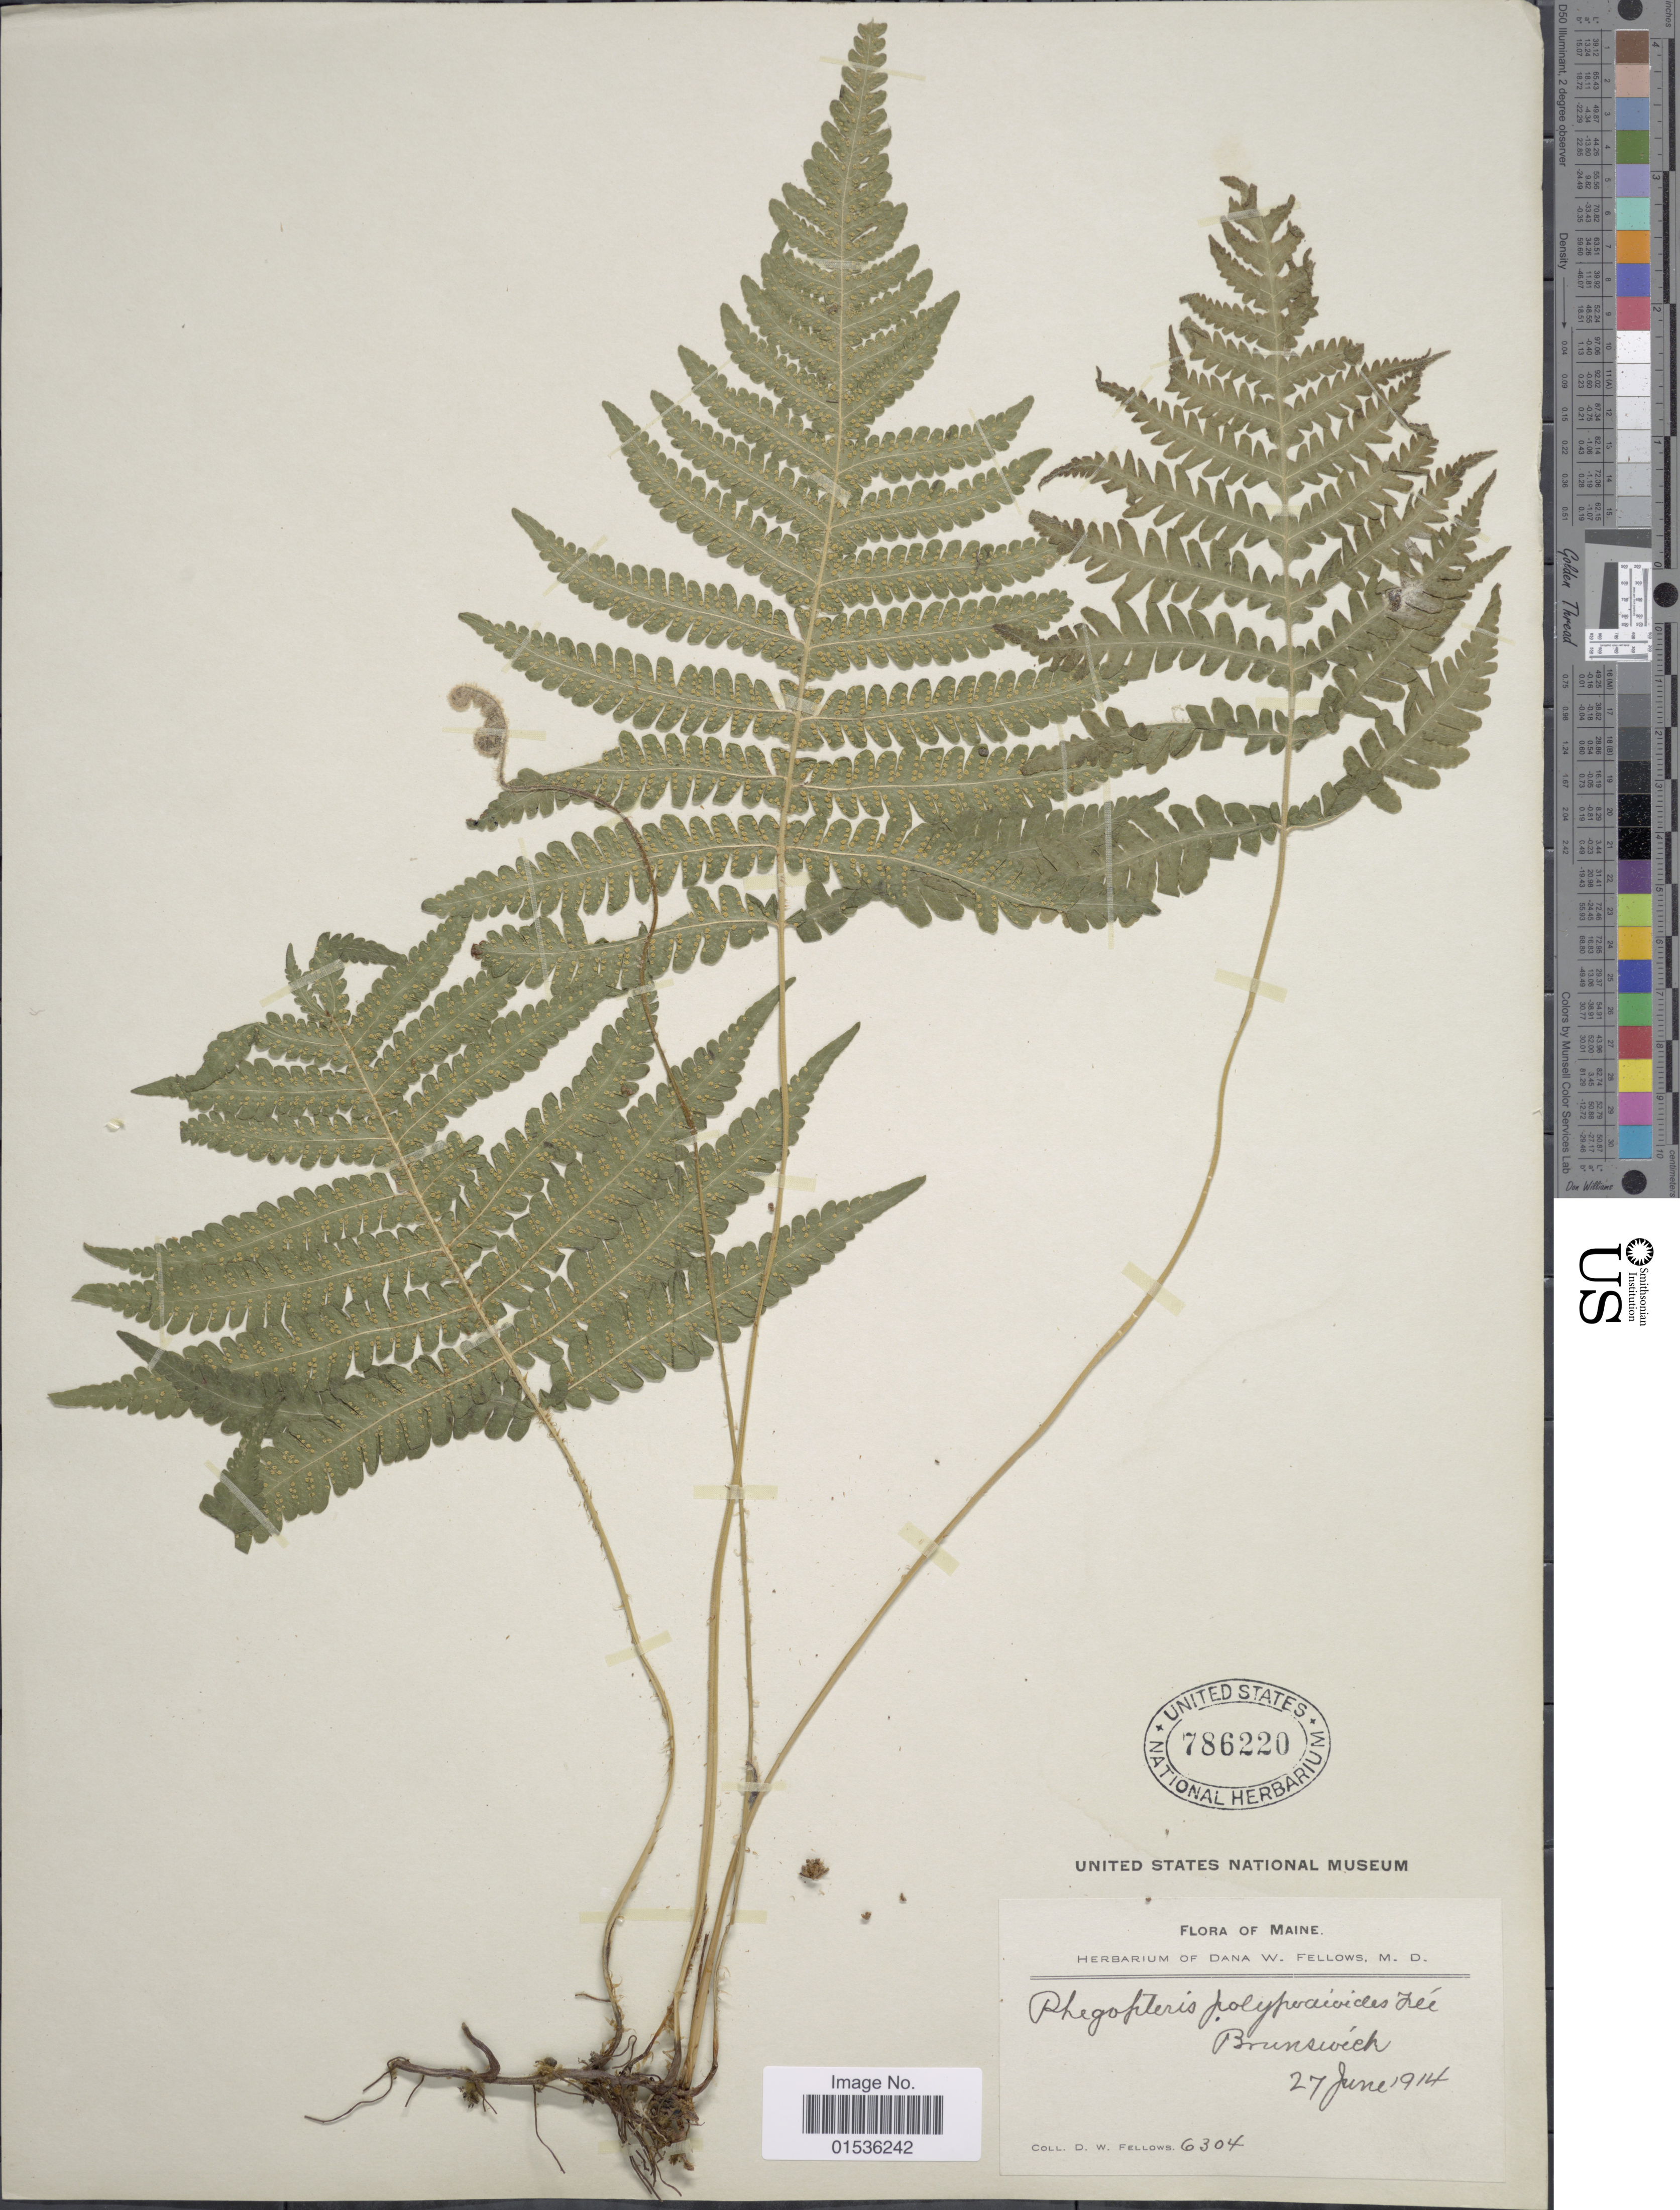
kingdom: Plantae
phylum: Tracheophyta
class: Polypodiopsida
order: Polypodiales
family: Thelypteridaceae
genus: Phegopteris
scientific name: Phegopteris connectilis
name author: (Michx.) Watt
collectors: D. W. Fellows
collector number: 6304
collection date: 1914-06-27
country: United States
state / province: Maine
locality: Burnswick.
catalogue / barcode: US 786220